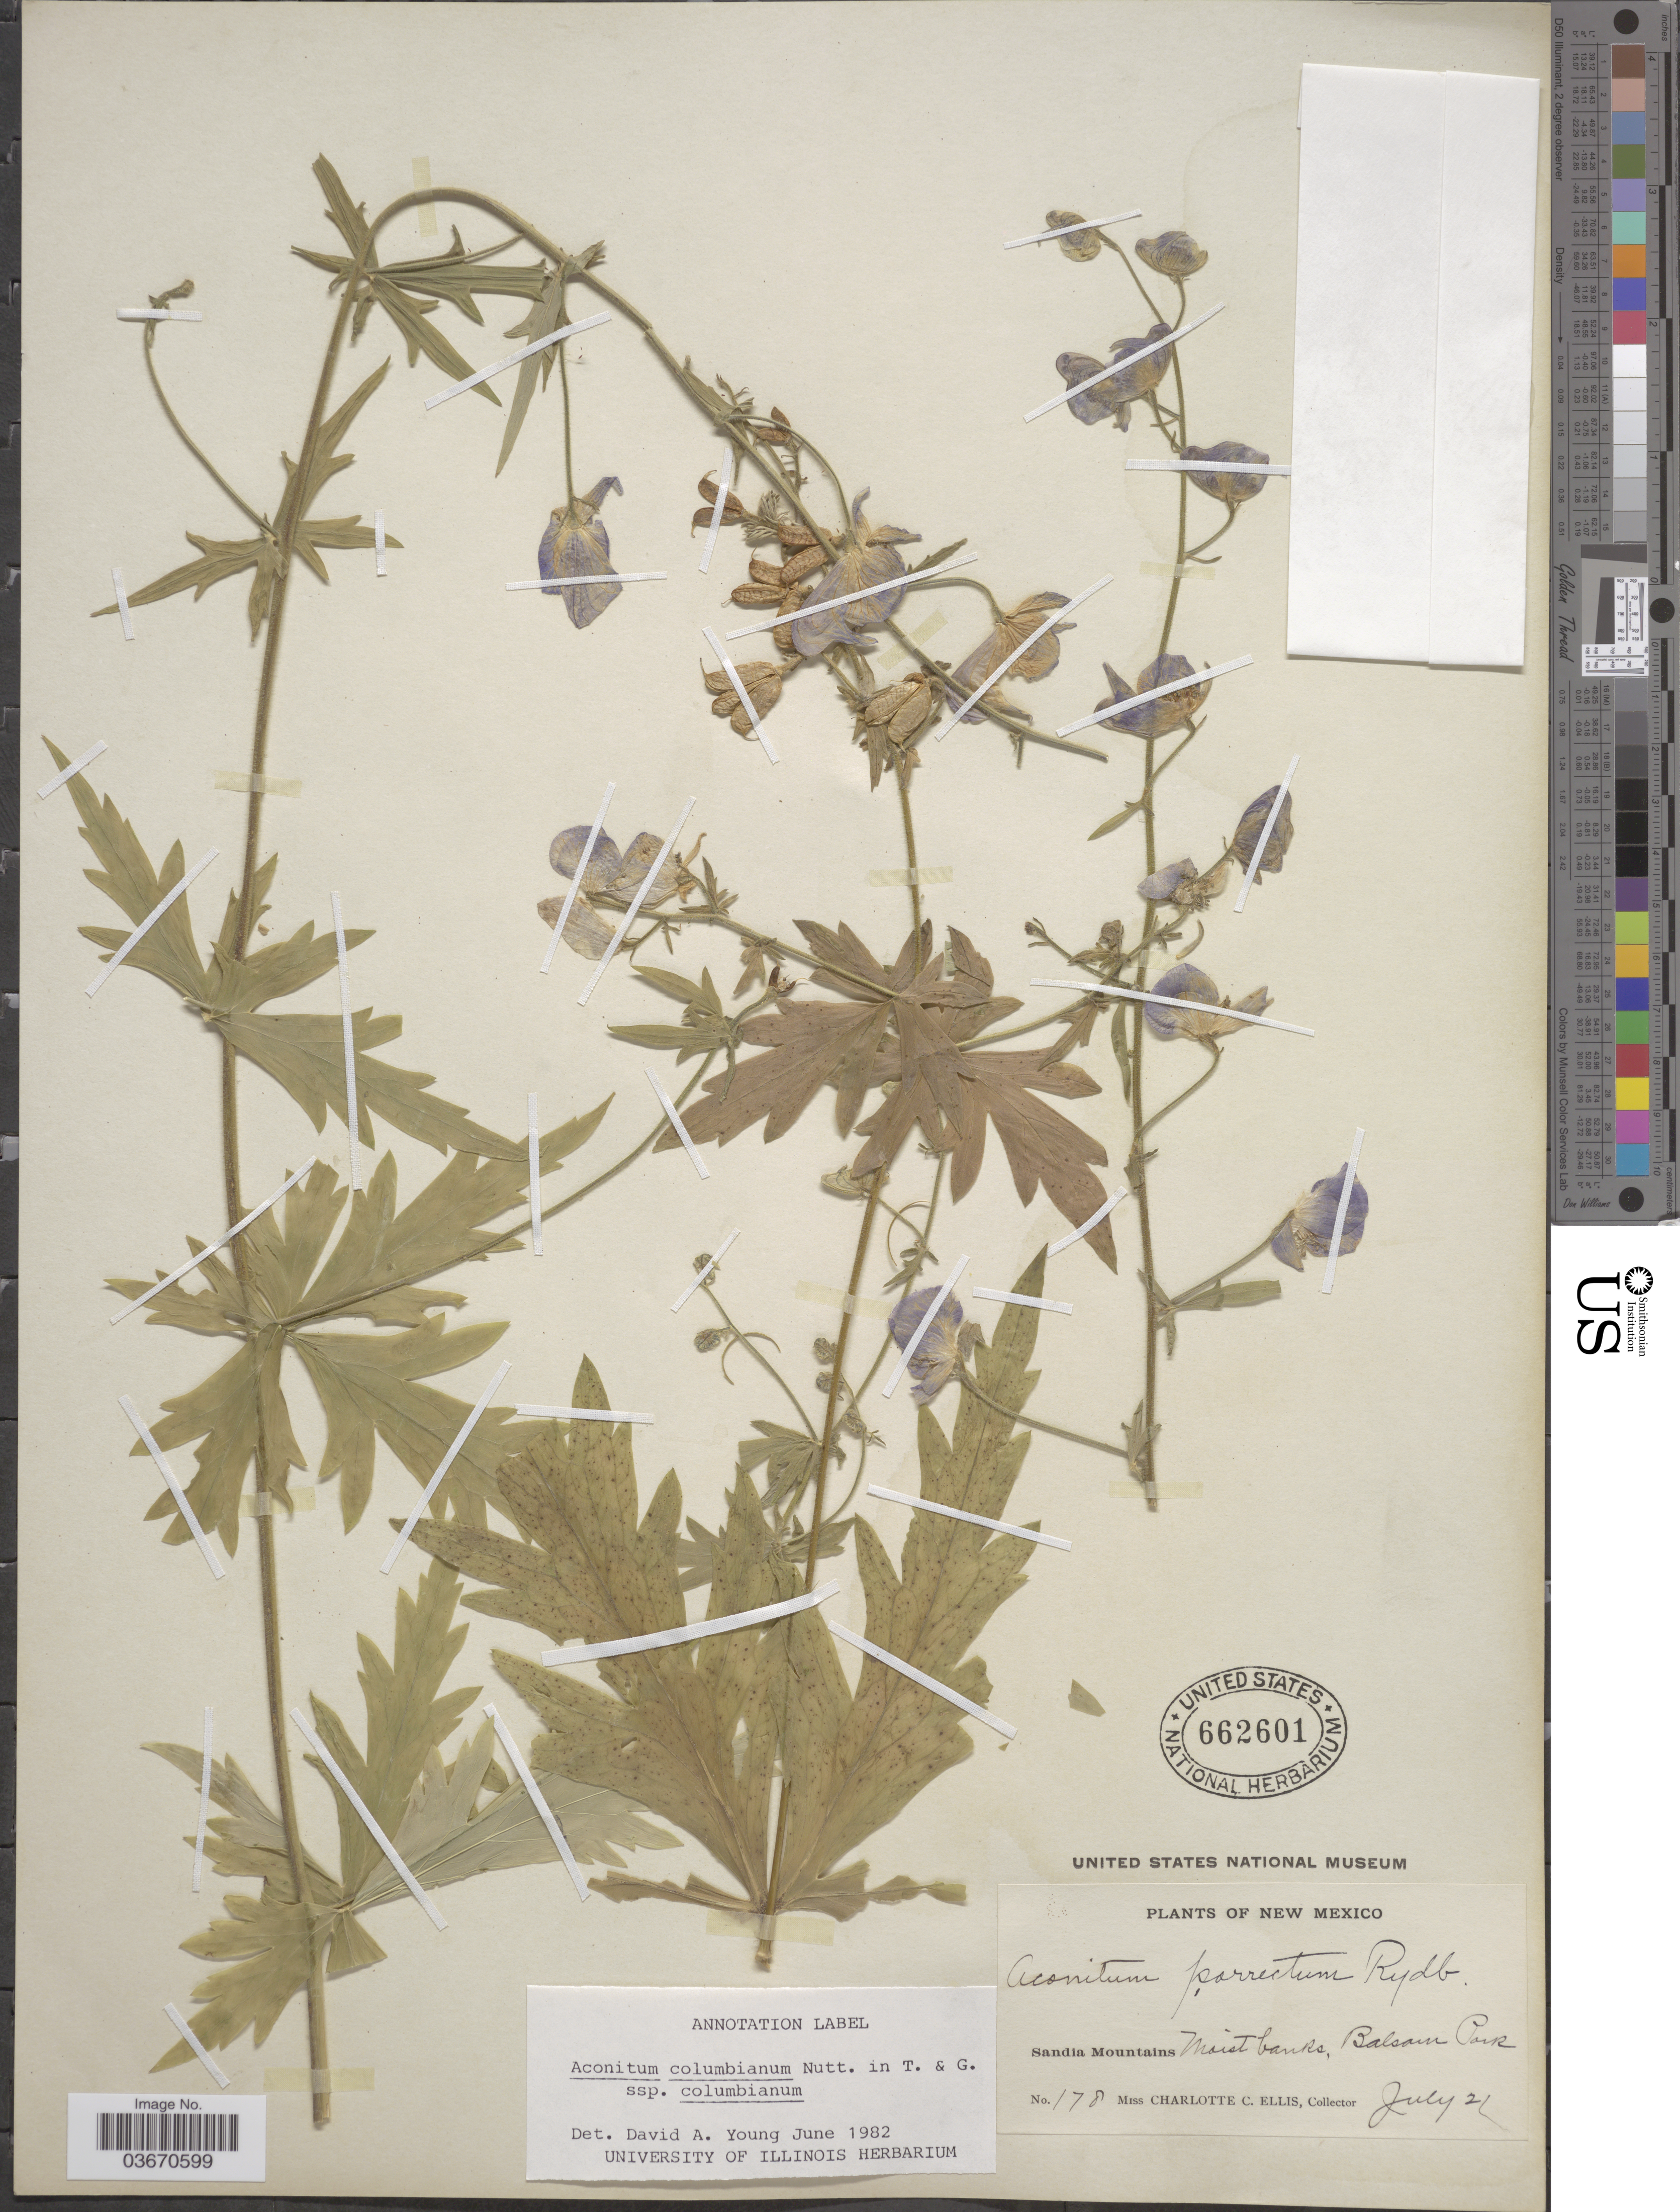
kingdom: Plantae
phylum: Tracheophyta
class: Magnoliopsida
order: Ranunculales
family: Ranunculaceae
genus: Aconitum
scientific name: Aconitum columbianum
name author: Nutt.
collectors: C. C. Ellis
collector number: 178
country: United States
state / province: New Mexico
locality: Sandia Mountains. Balsam Park.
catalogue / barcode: US 662601